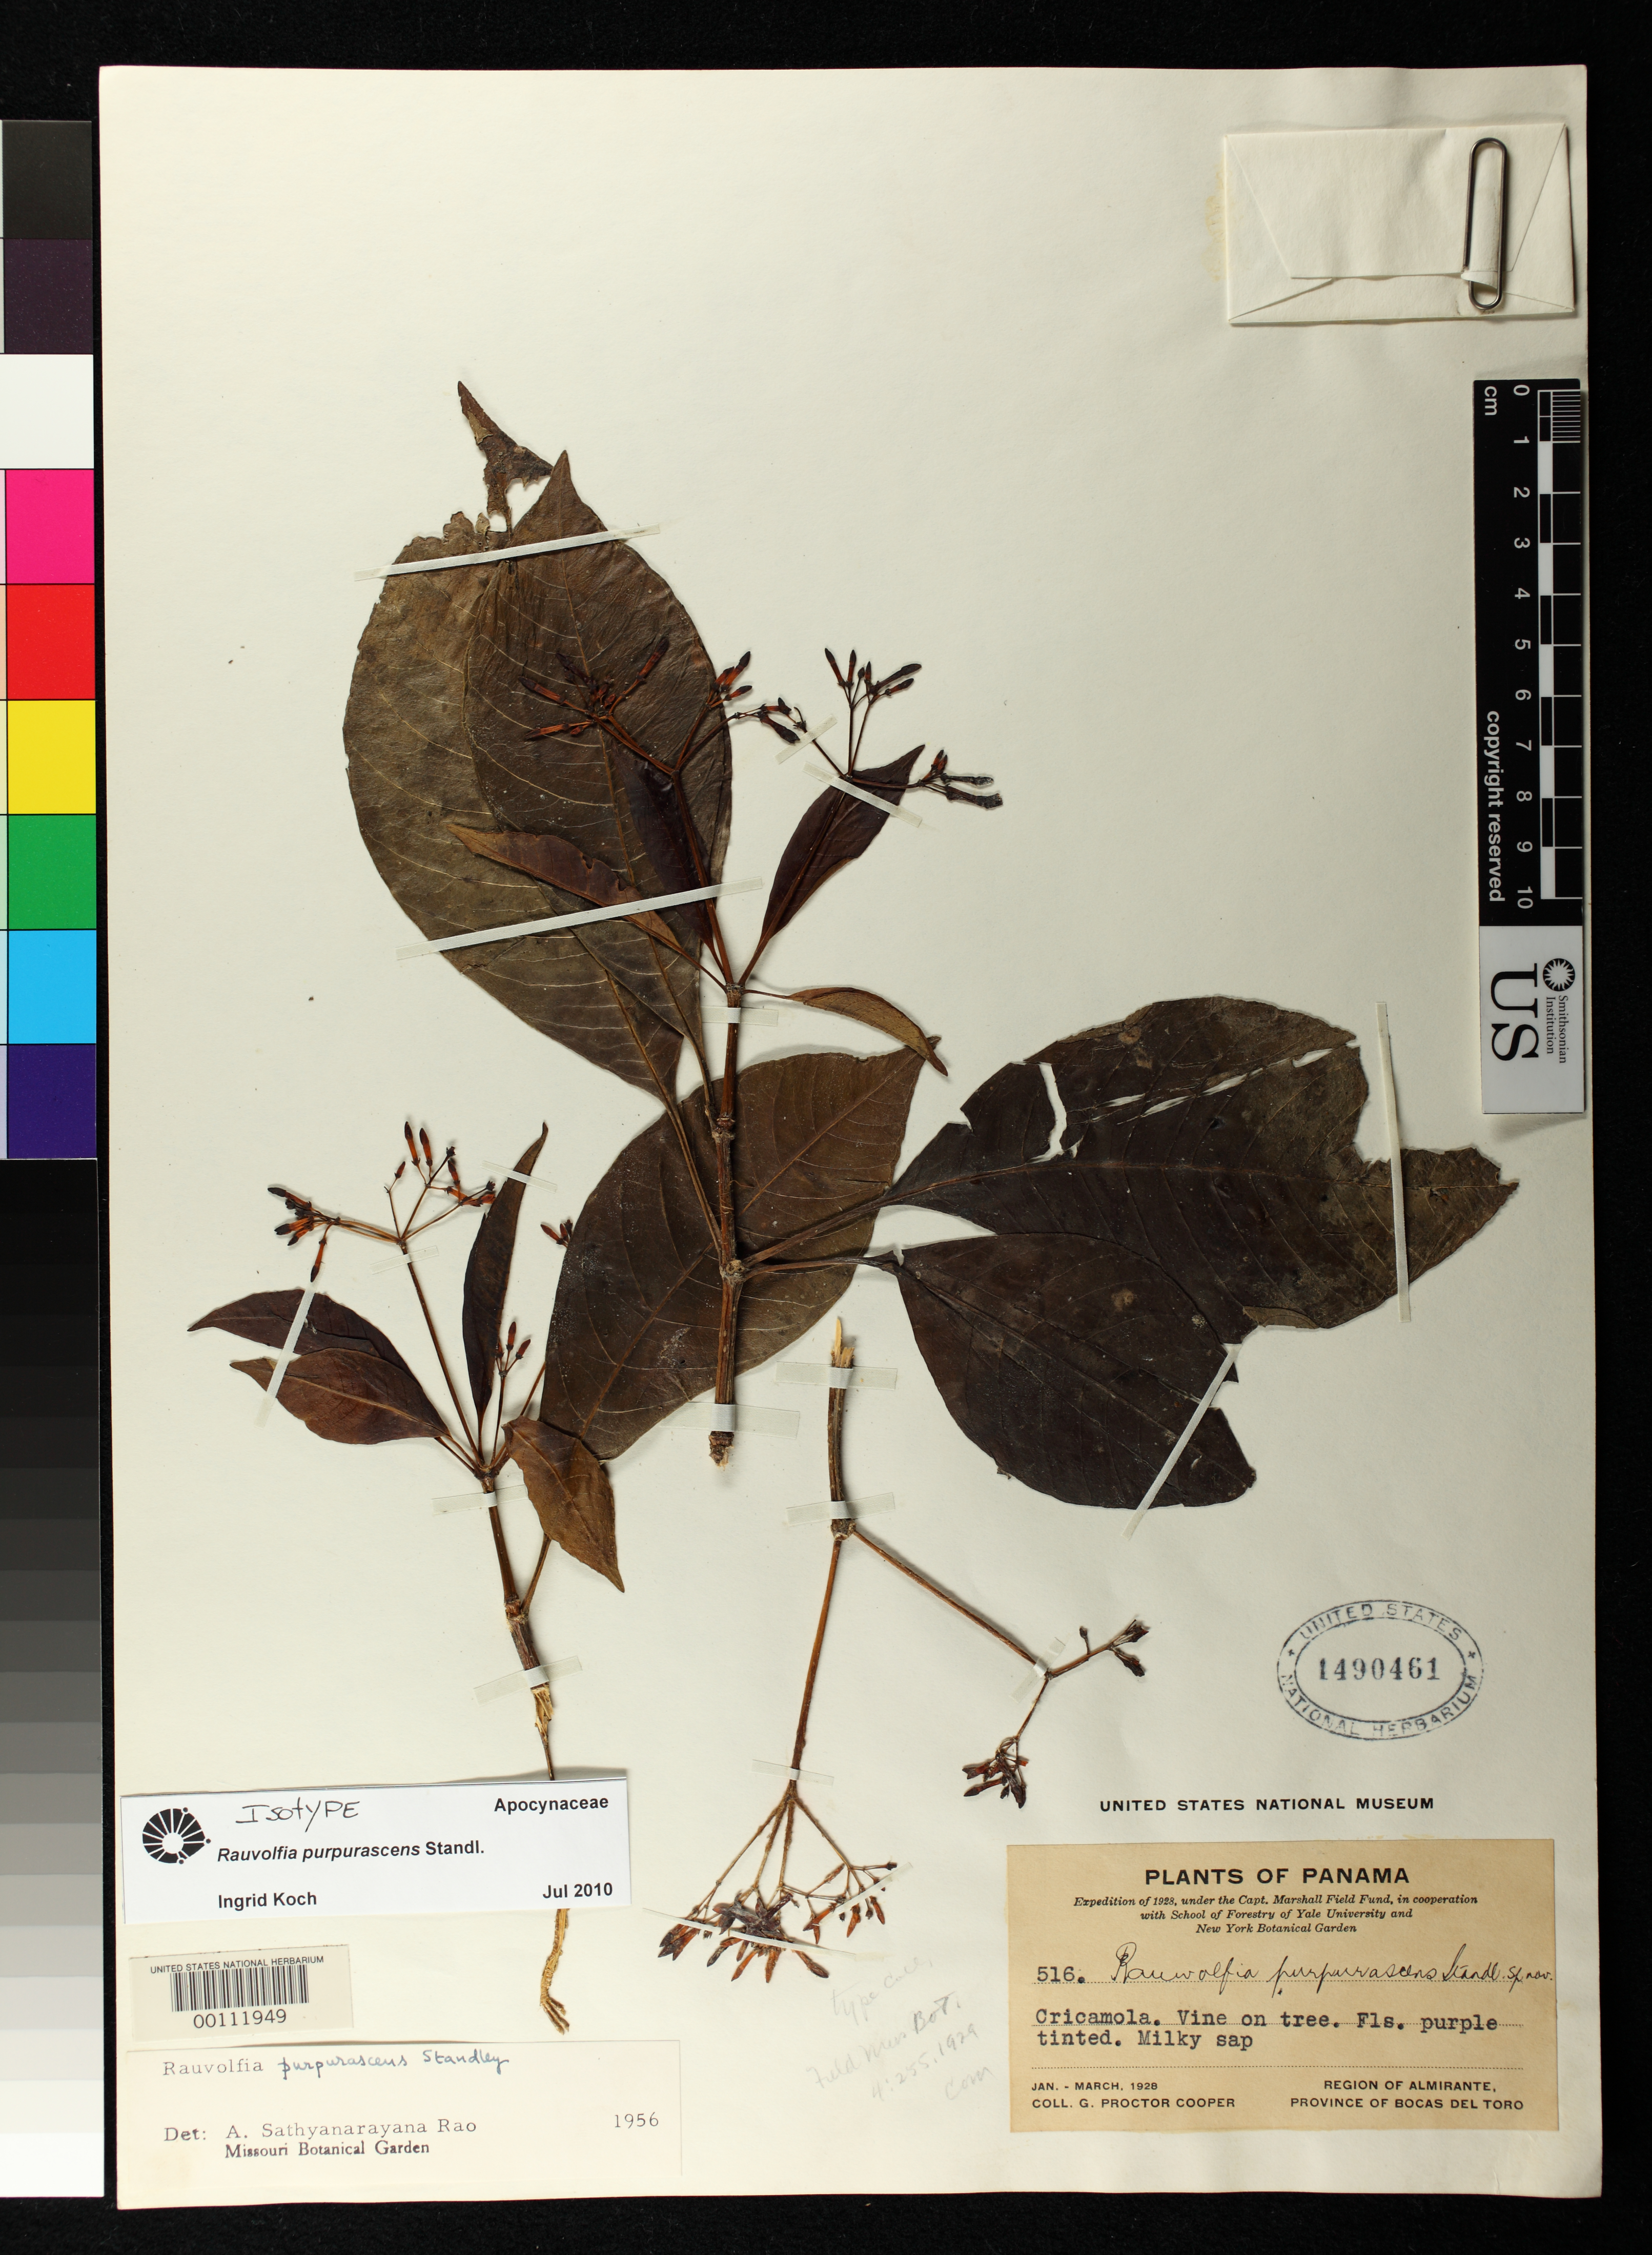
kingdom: Plantae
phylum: Tracheophyta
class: Magnoliopsida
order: Gentianales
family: Apocynaceae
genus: Rauvolfia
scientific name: Rauvolfia purpurascens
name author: Standl.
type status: Isotype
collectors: G. Cooper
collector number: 516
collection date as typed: Jan 1928 to -- Mar 1928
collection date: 1928-01/1928-03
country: Panama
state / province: Bocas del Toro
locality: Region of Almirante.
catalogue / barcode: US 1490461